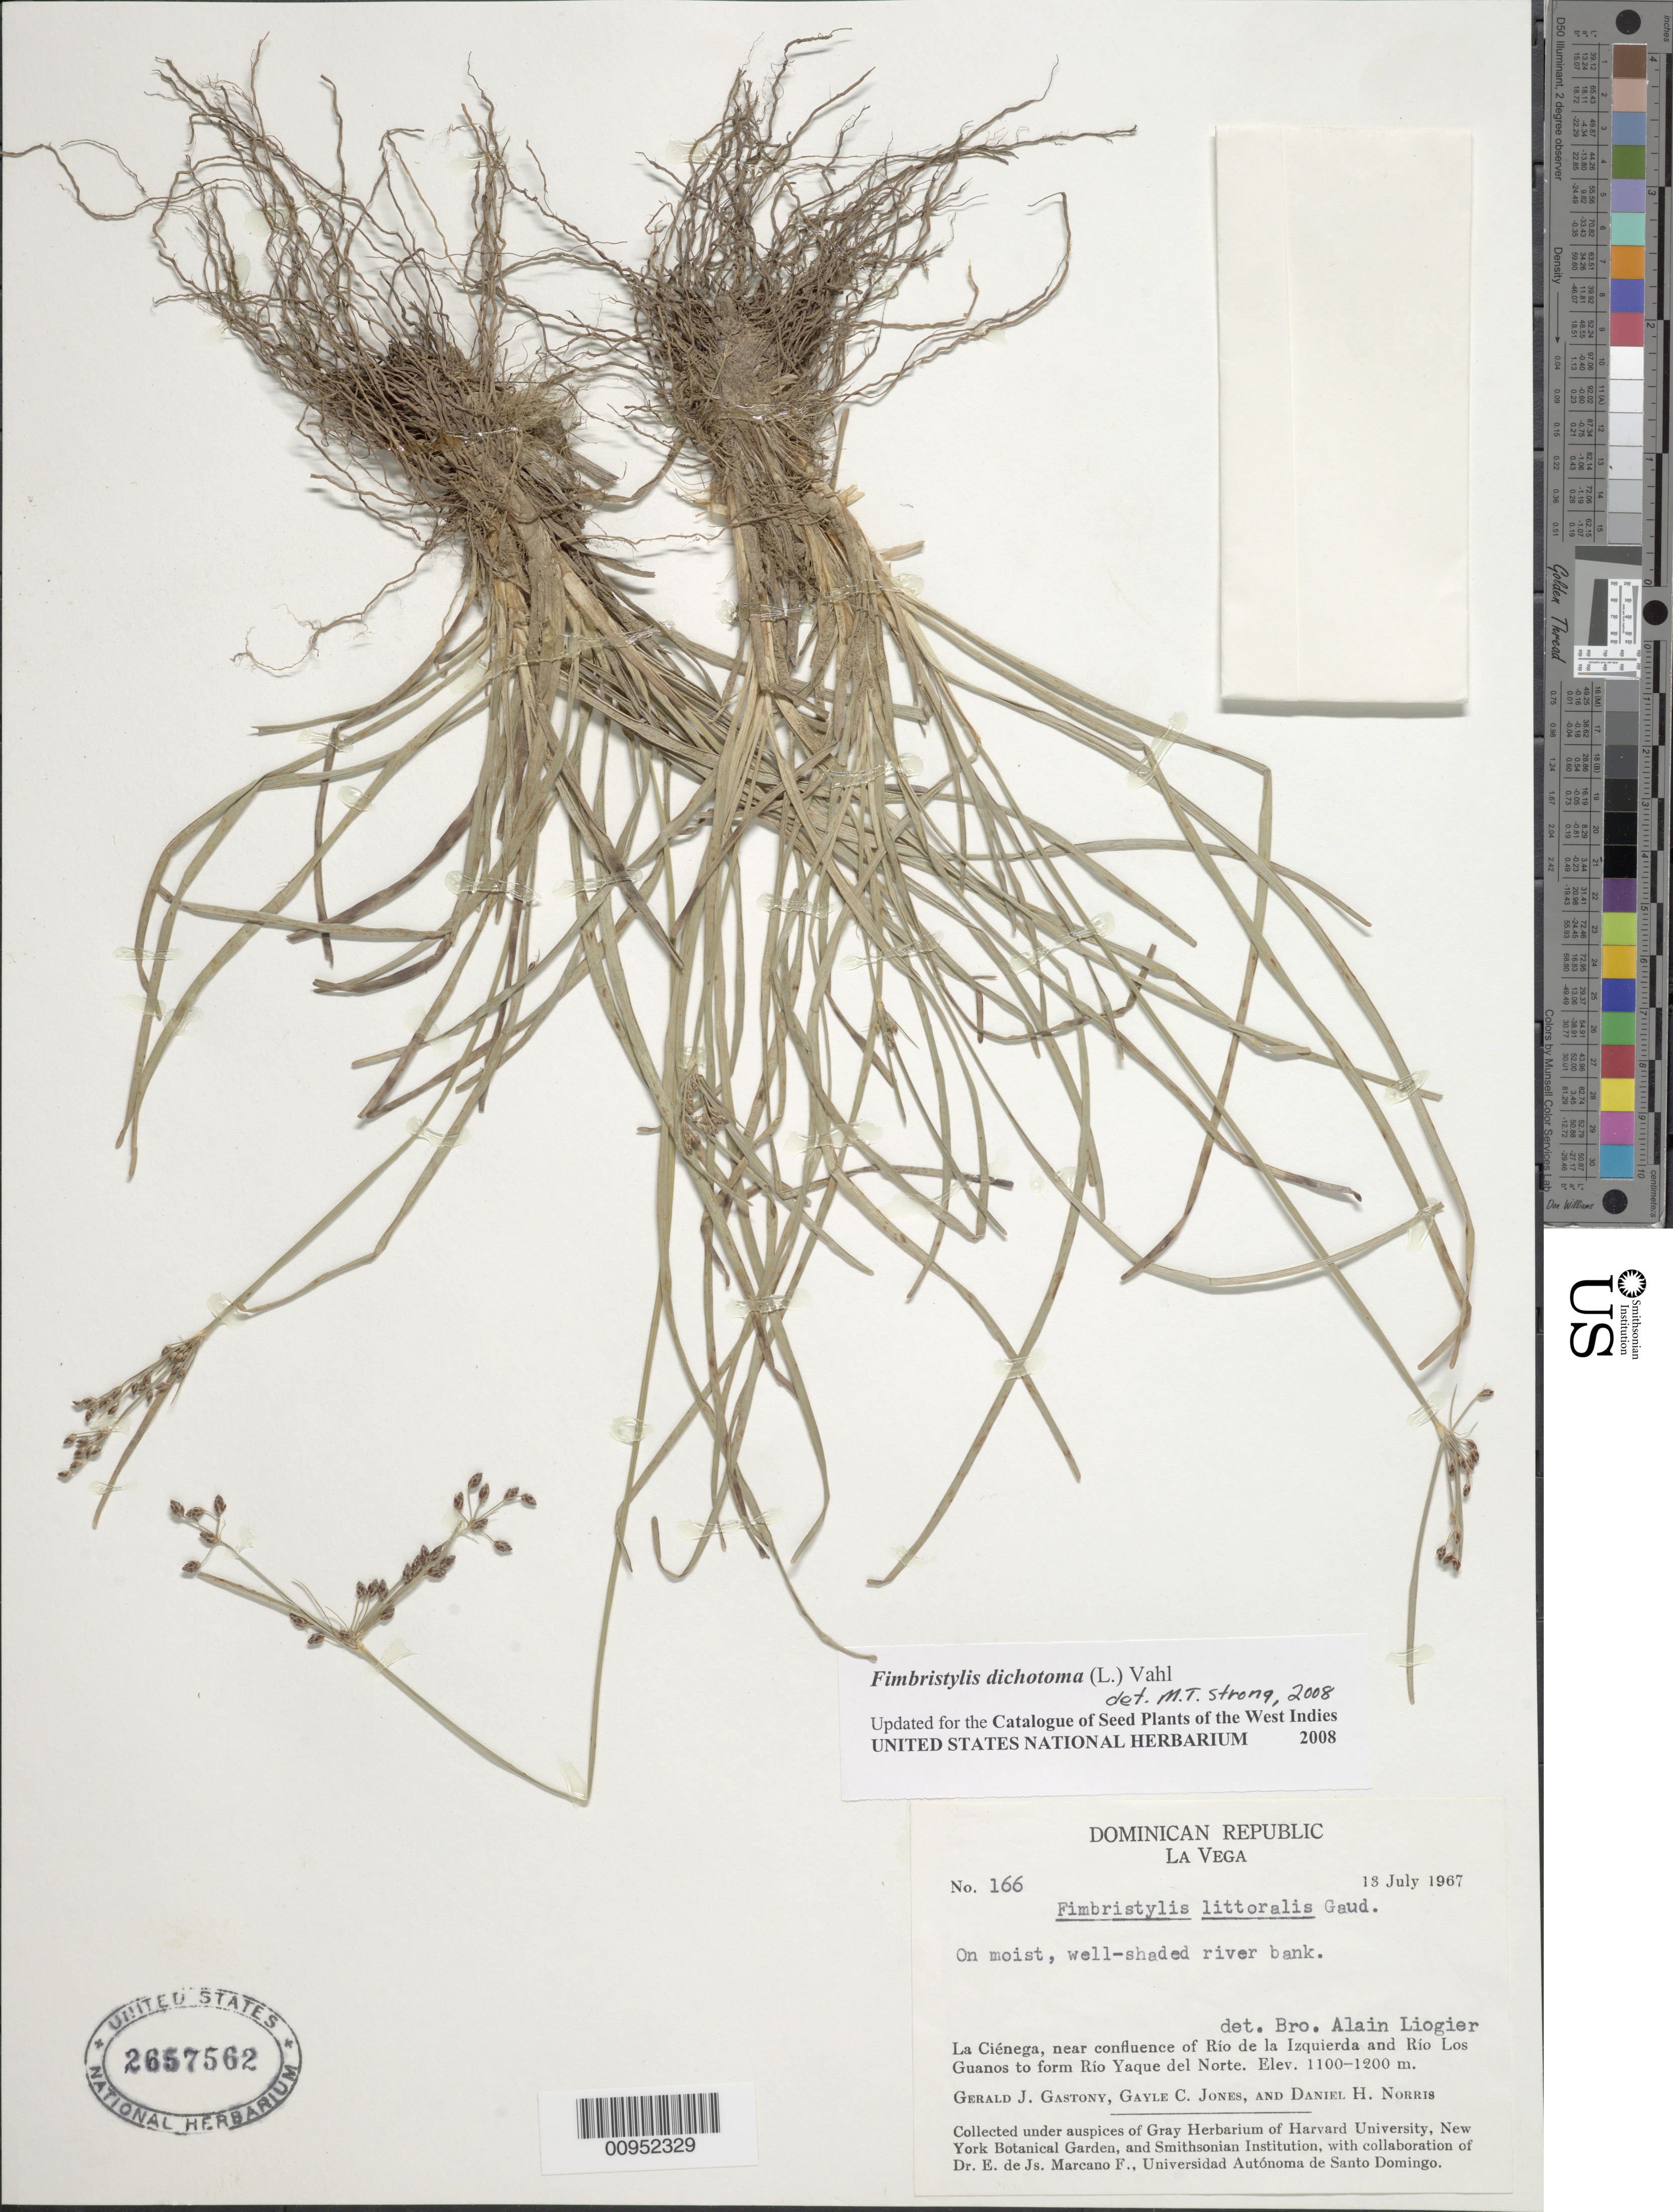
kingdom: Plantae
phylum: Tracheophyta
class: Liliopsida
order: Poales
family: Cyperaceae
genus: Fimbristylis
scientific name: Fimbristylis dichotoma subsp. dichotoma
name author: (L.) Vahl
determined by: Strong, M. T., (US), Smithsonian Institution - National Museum of Natural History (UNITED STATES)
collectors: G. Gastony, G. C. Jones & D. H. Norris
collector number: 166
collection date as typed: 13 Jul 1967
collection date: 1967-07-13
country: Dominican Republic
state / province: La Vega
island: Hispaniola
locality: La Ciénaga, near confluence of Río de la Izquierada and Río Los Guanos to form Río Yaque del Norte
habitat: On moist, well-shaded river bank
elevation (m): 1100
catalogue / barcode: US 2657562